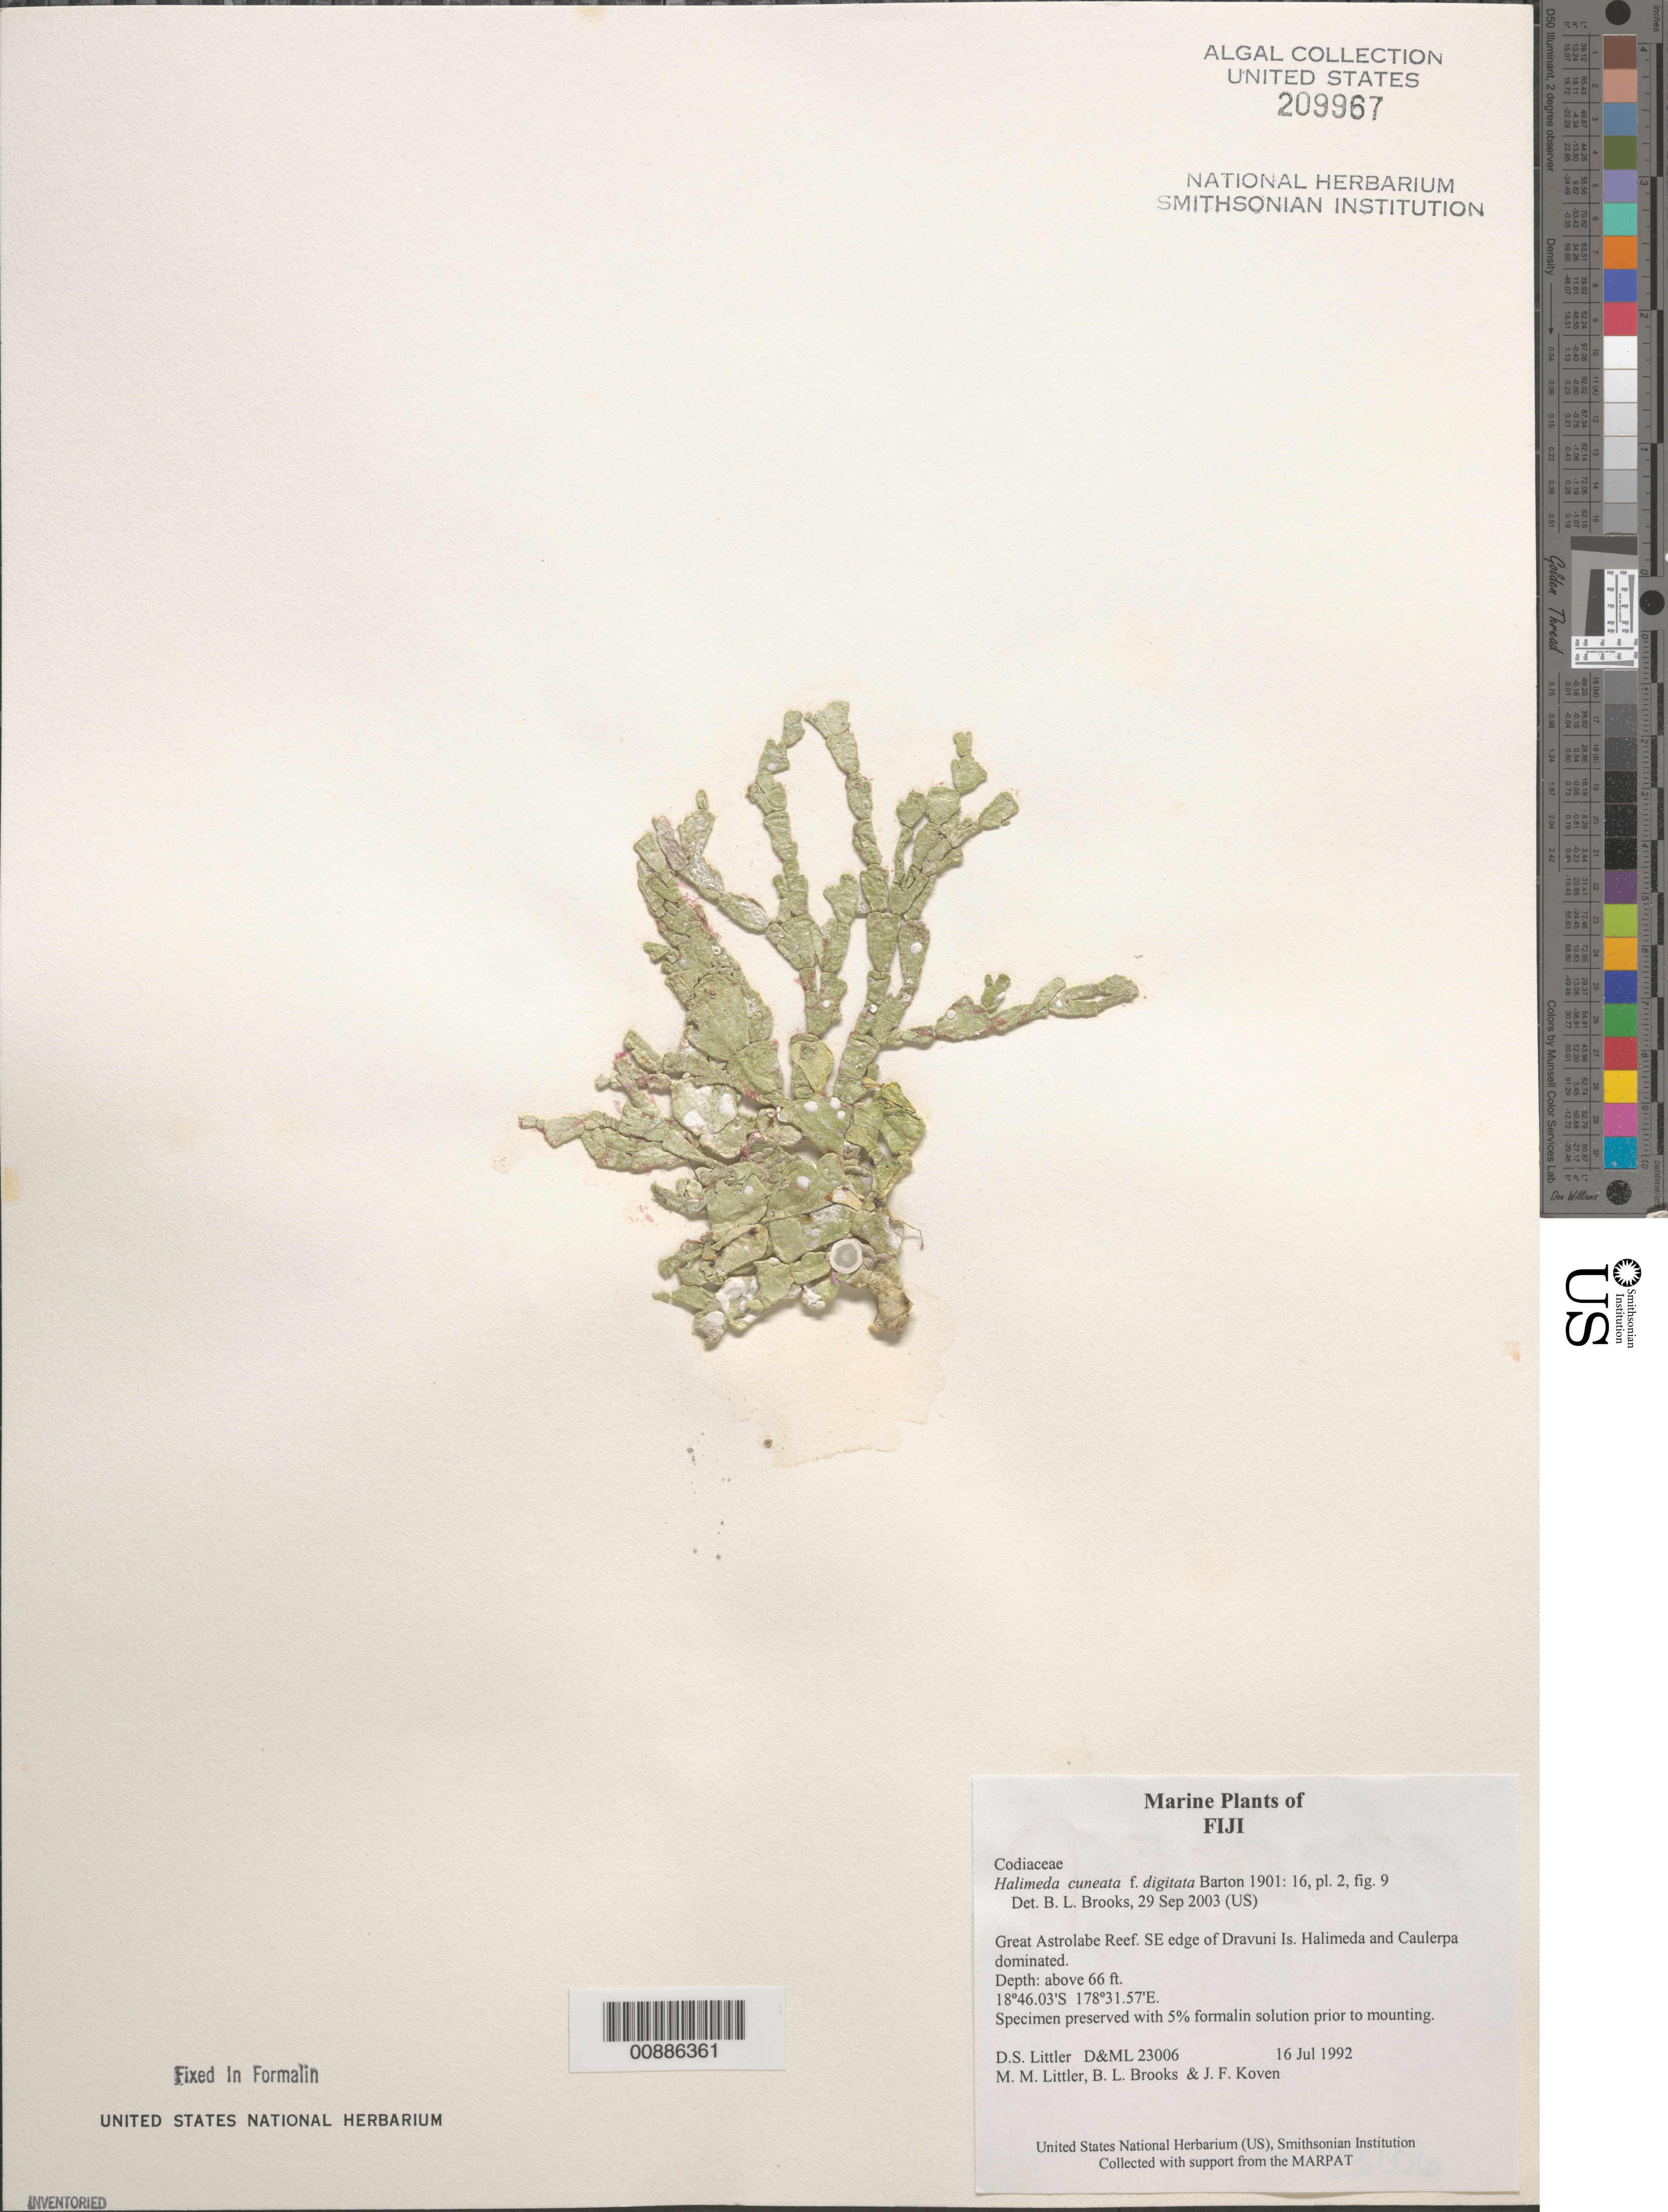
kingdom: Plantae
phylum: Chlorophyta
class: Ulvophyceae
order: Bryopsidales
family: Halimedaceae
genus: Halimeda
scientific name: Halimeda cuneata f. digitata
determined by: Brooks, B. L., (BOT), Smithsonian Institution - National Museum of Natural History (UNITED STATES)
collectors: D. S. Littler, M. M. Littler, B. Brooks & J. Koven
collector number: D&ML 23006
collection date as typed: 16 Jul 1992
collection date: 1992-07-16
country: Fiji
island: Dravuni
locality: Great Astrolabe Reef, southeast edge of island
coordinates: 18 46.03'S, 178 31.57'E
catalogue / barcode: US 209967